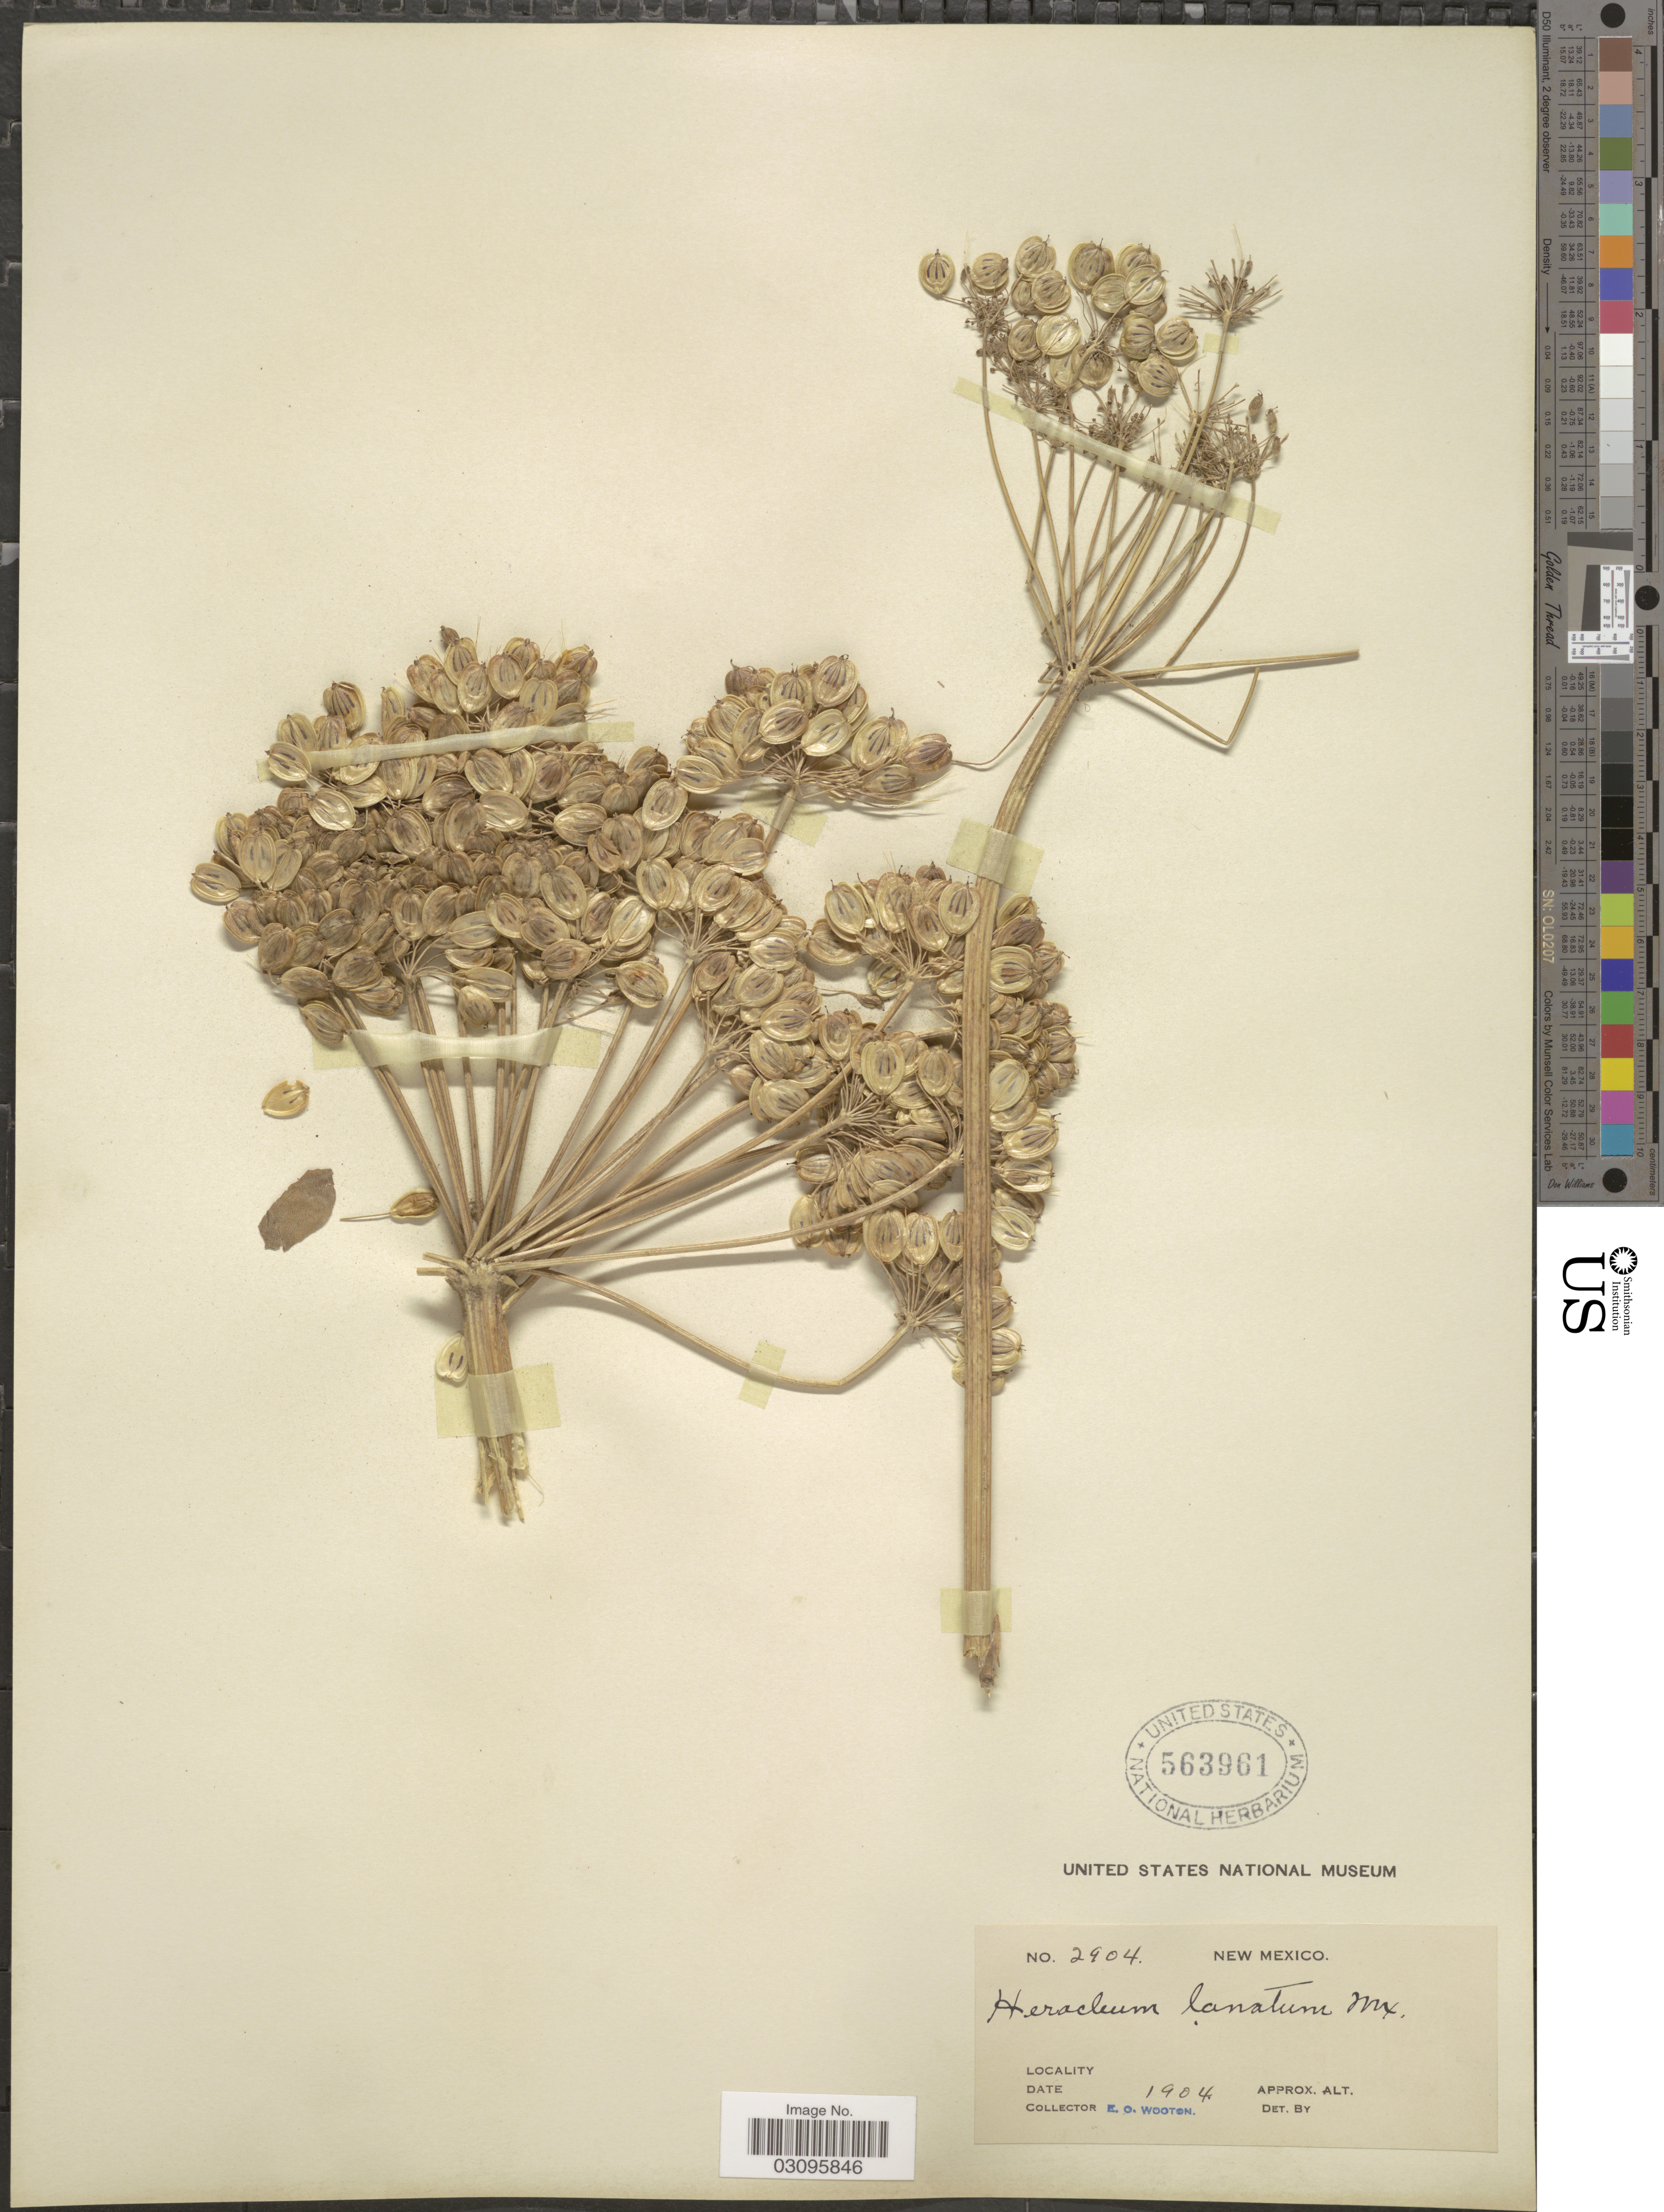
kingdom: Plantae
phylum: Tracheophyta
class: Magnoliopsida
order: Apiales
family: Apiaceae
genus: Heracleum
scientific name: Heracleum lanatum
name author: Michx.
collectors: E. O. Wooton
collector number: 2904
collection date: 1904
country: United States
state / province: New Mexico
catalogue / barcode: US 563961